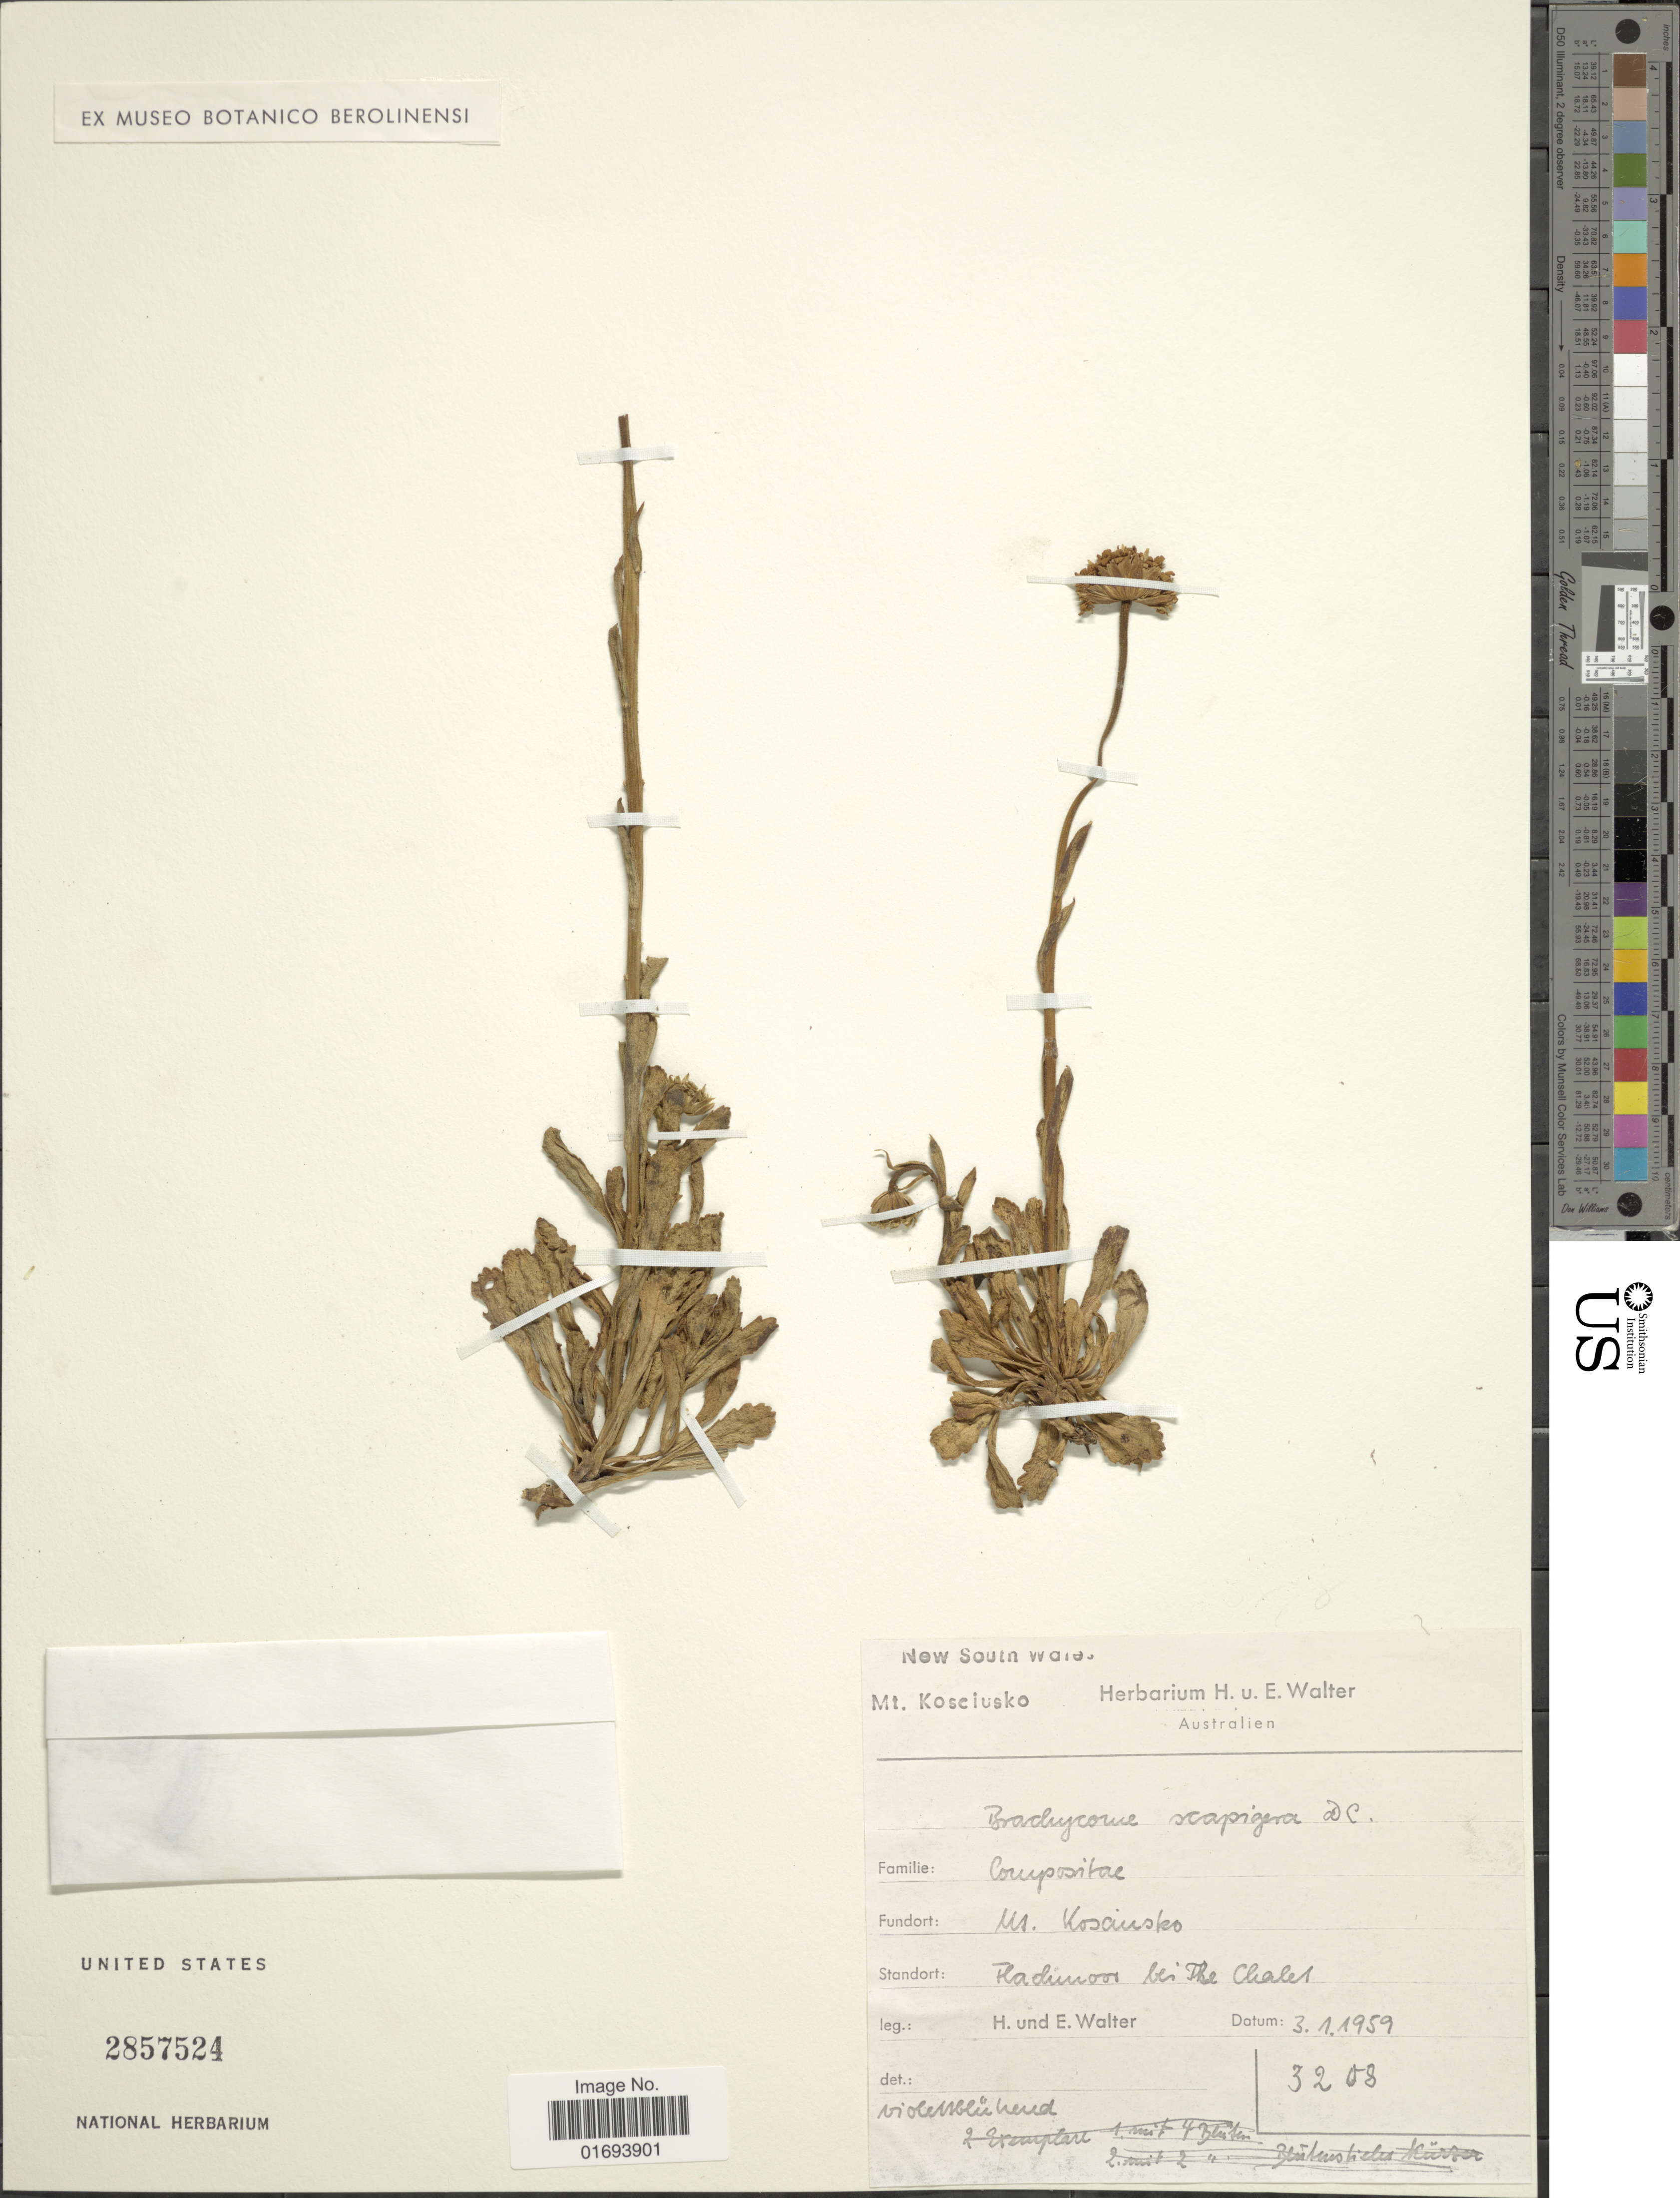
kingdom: Plantae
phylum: Tracheophyta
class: Magnoliopsida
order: Asterales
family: Asteraceae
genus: Brachyscome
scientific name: Brachyscome scapigera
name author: (Siebold ex Spreng.) DC.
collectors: H. P. H. Walter & E. Walter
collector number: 3208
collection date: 1959-01-03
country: Australia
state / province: New South Wales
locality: New South Wales. Mt.Kosciusko. Fladimoor bei The Chales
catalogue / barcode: US 2857524